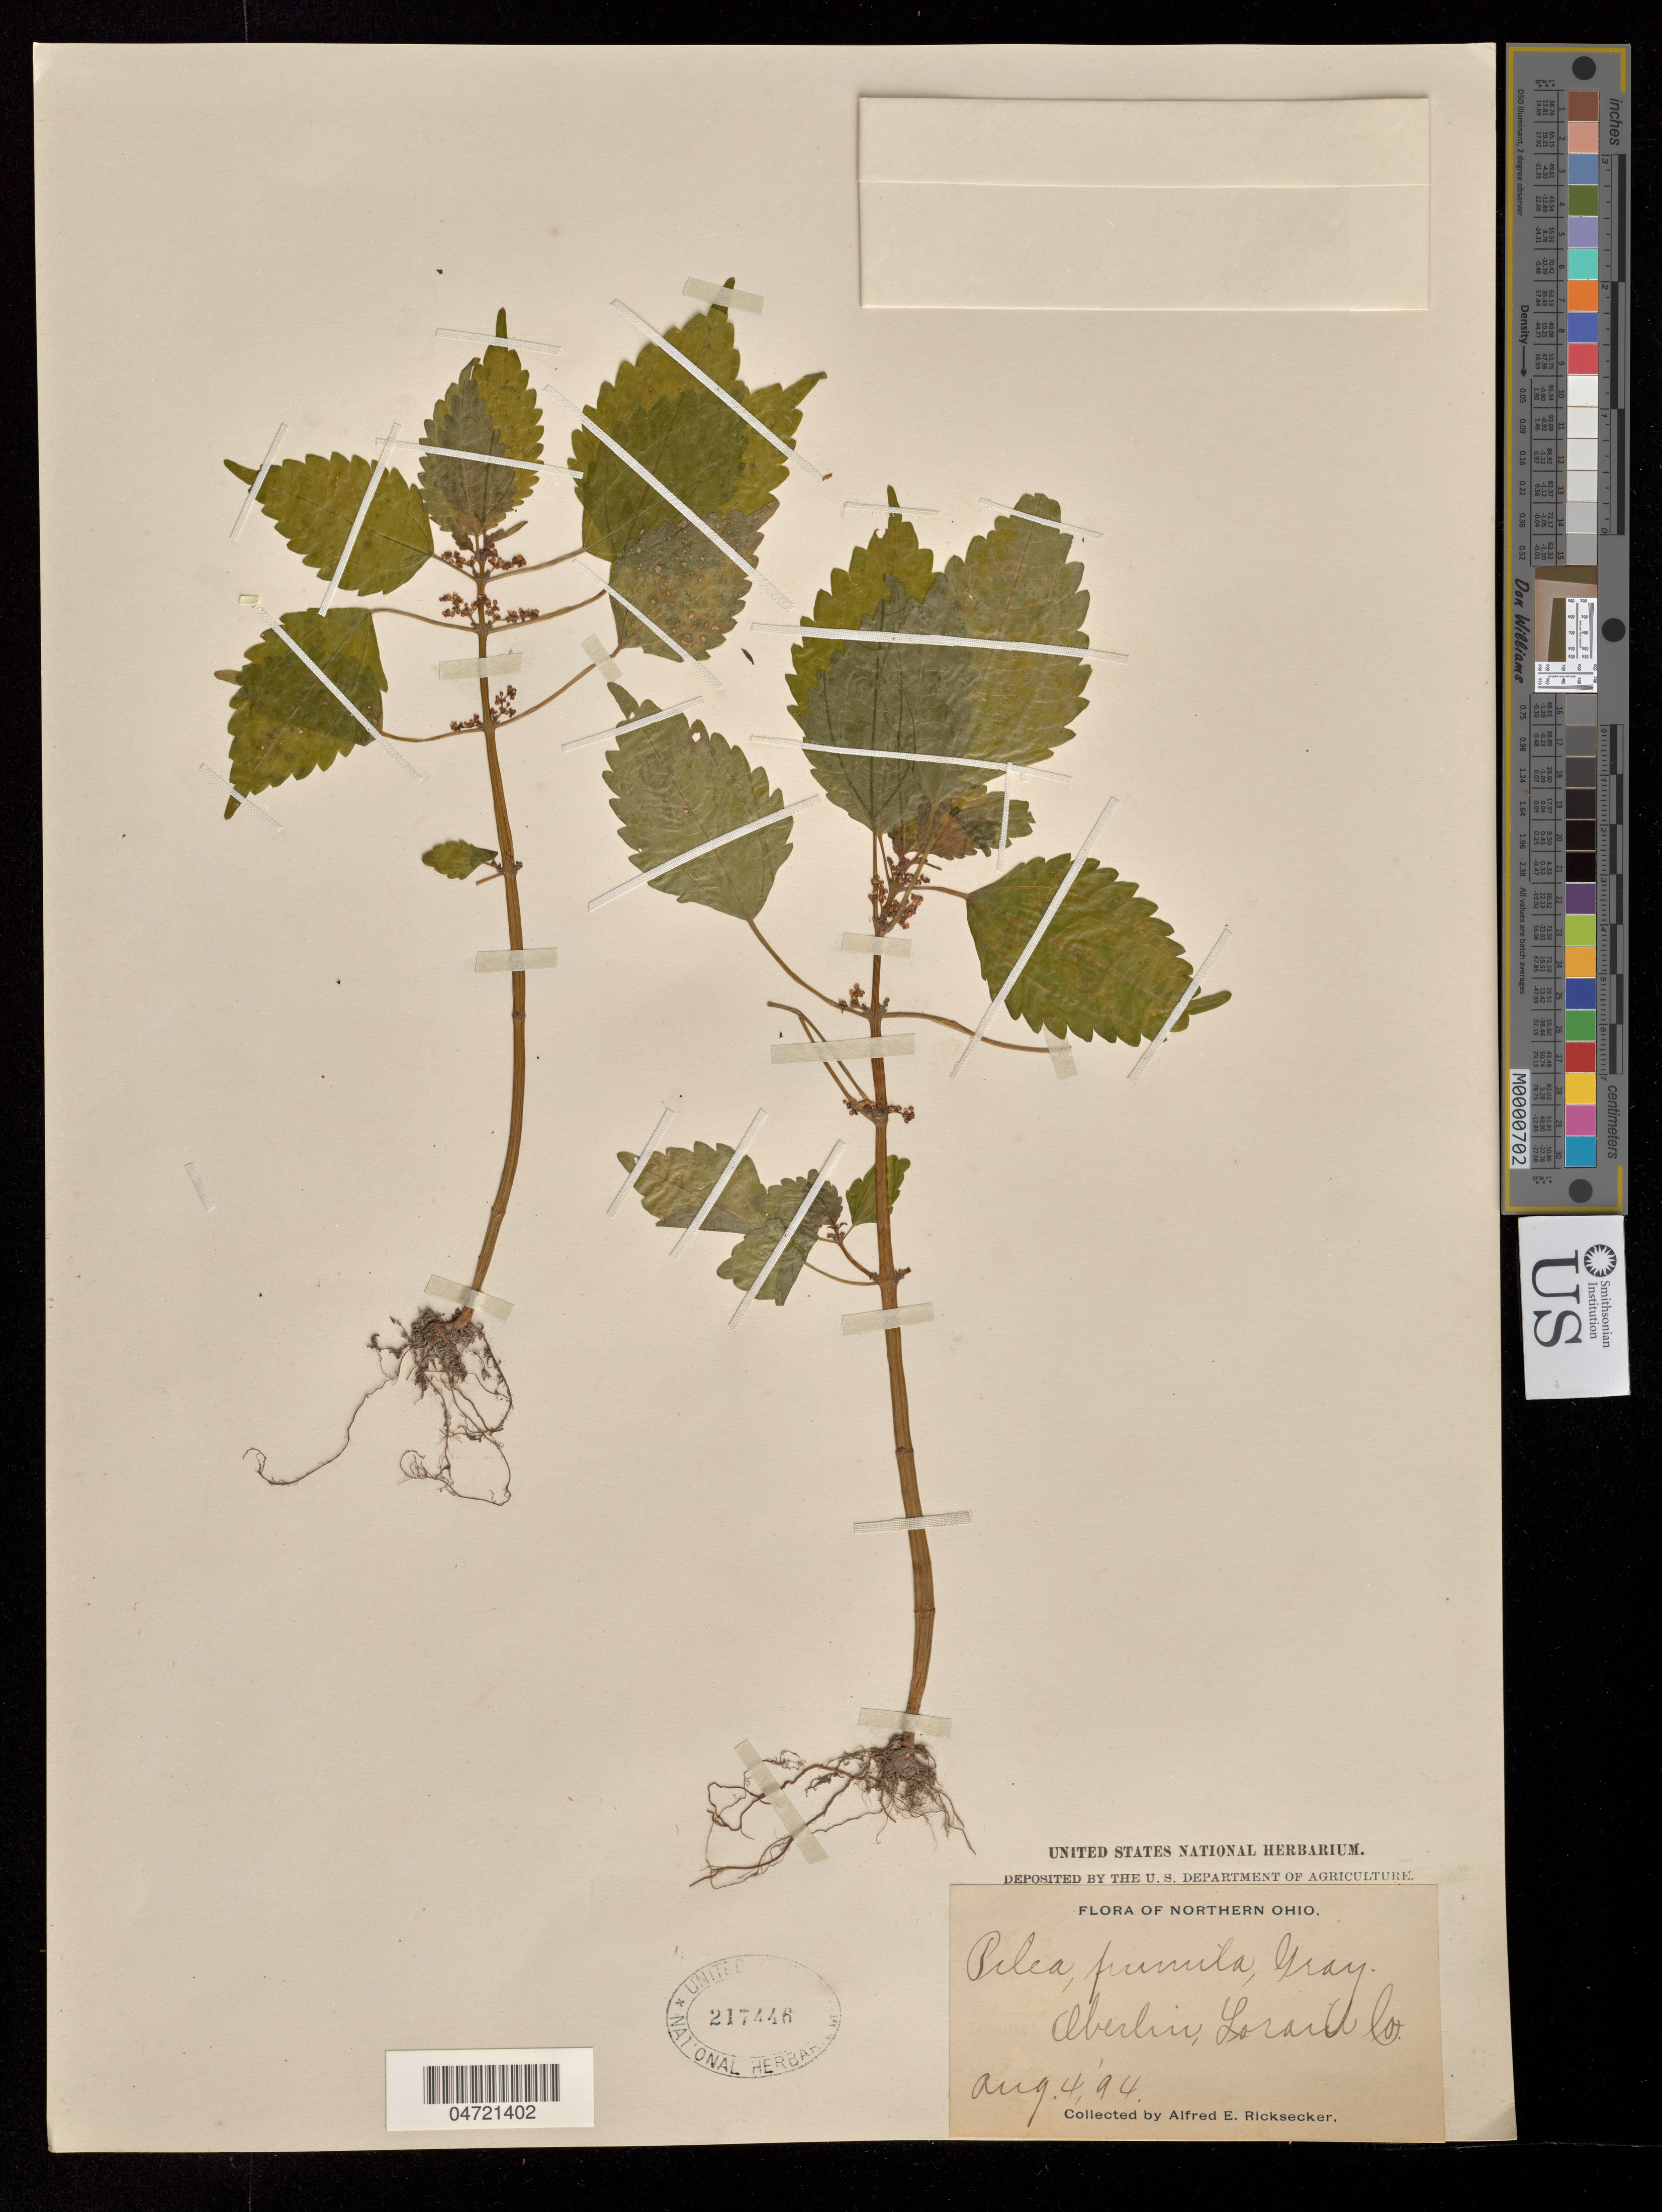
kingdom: Plantae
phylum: Tracheophyta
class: Magnoliopsida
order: Rosales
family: Urticaceae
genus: Pilea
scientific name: Pilea pumila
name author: (L.) A. Gray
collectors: A. E. Ricksecker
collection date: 1894-08-04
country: United States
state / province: Ohio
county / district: Lorain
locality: Oberlin. East Woods.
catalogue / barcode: US 217446